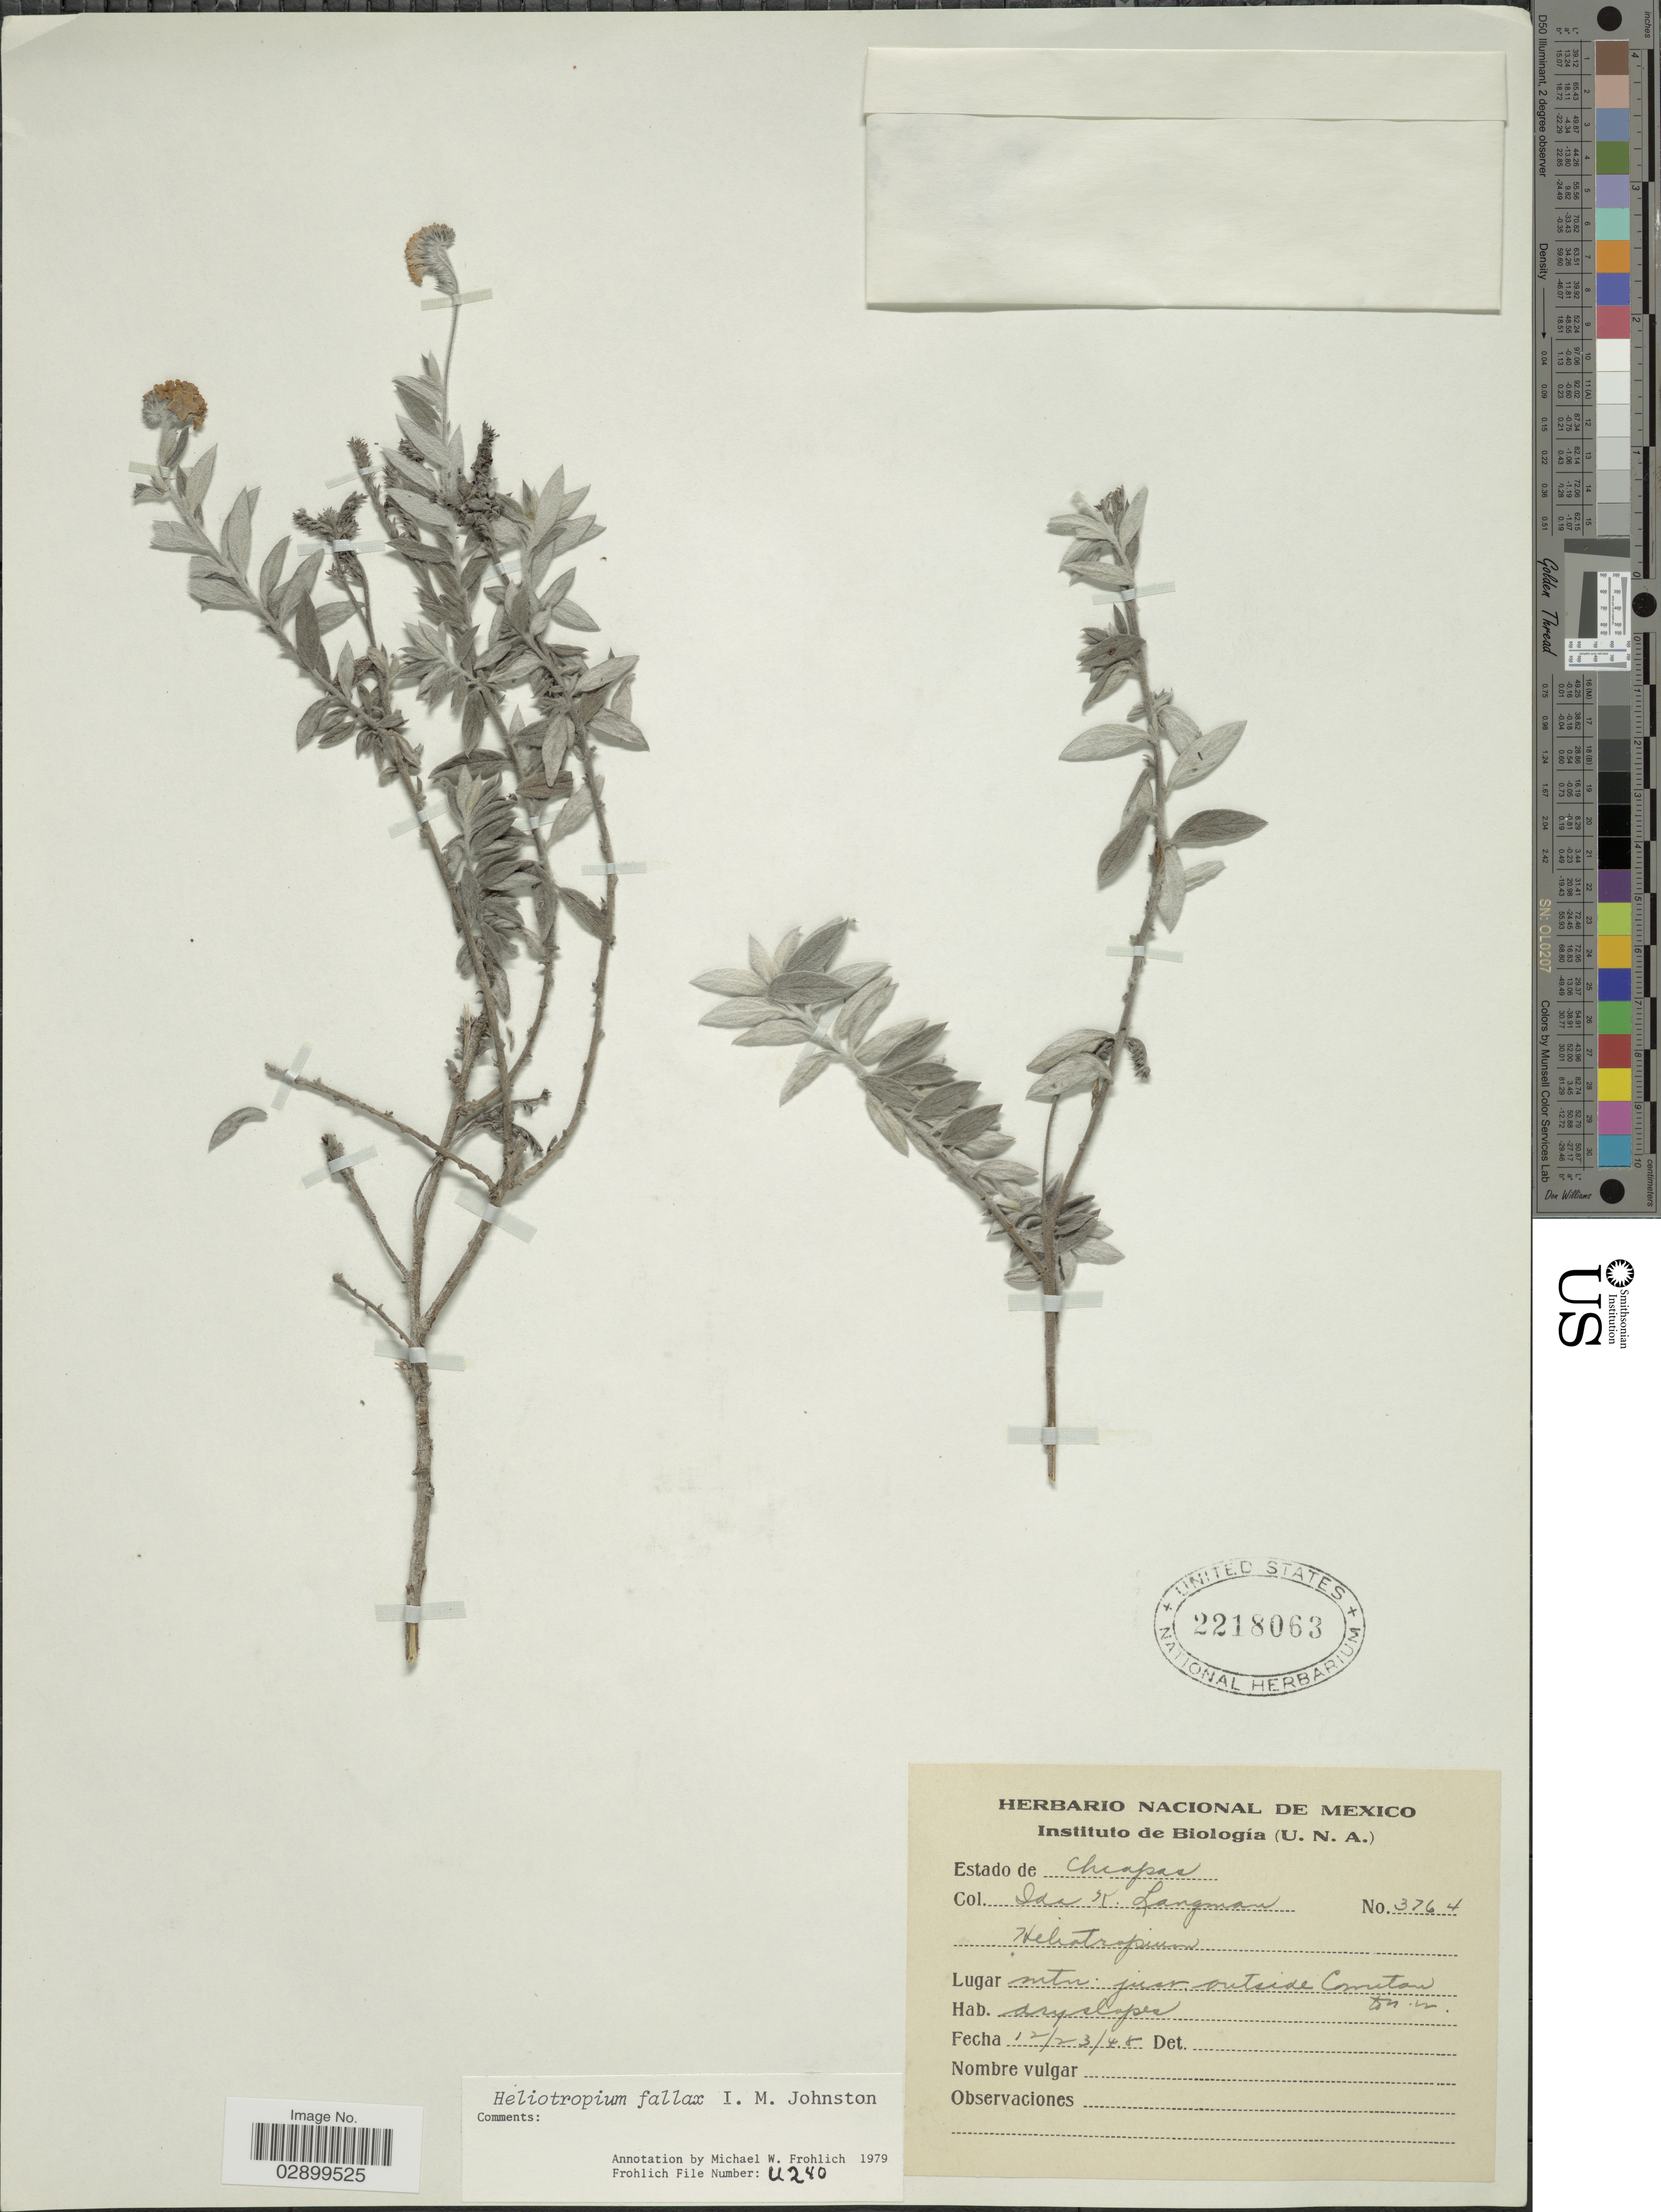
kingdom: Plantae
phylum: Tracheophyta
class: Magnoliopsida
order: Boraginales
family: Heliotropiaceae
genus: Heliotropium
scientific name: Heliotropium fallax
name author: I.M. Johnst.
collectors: I. K. Langman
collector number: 3764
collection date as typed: Transcribed d/m/y: 23/12/48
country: Mexico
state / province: Chiapas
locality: Estado de Chiapas. Mtn. just outside Comitan to N.W.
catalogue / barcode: US 2218063